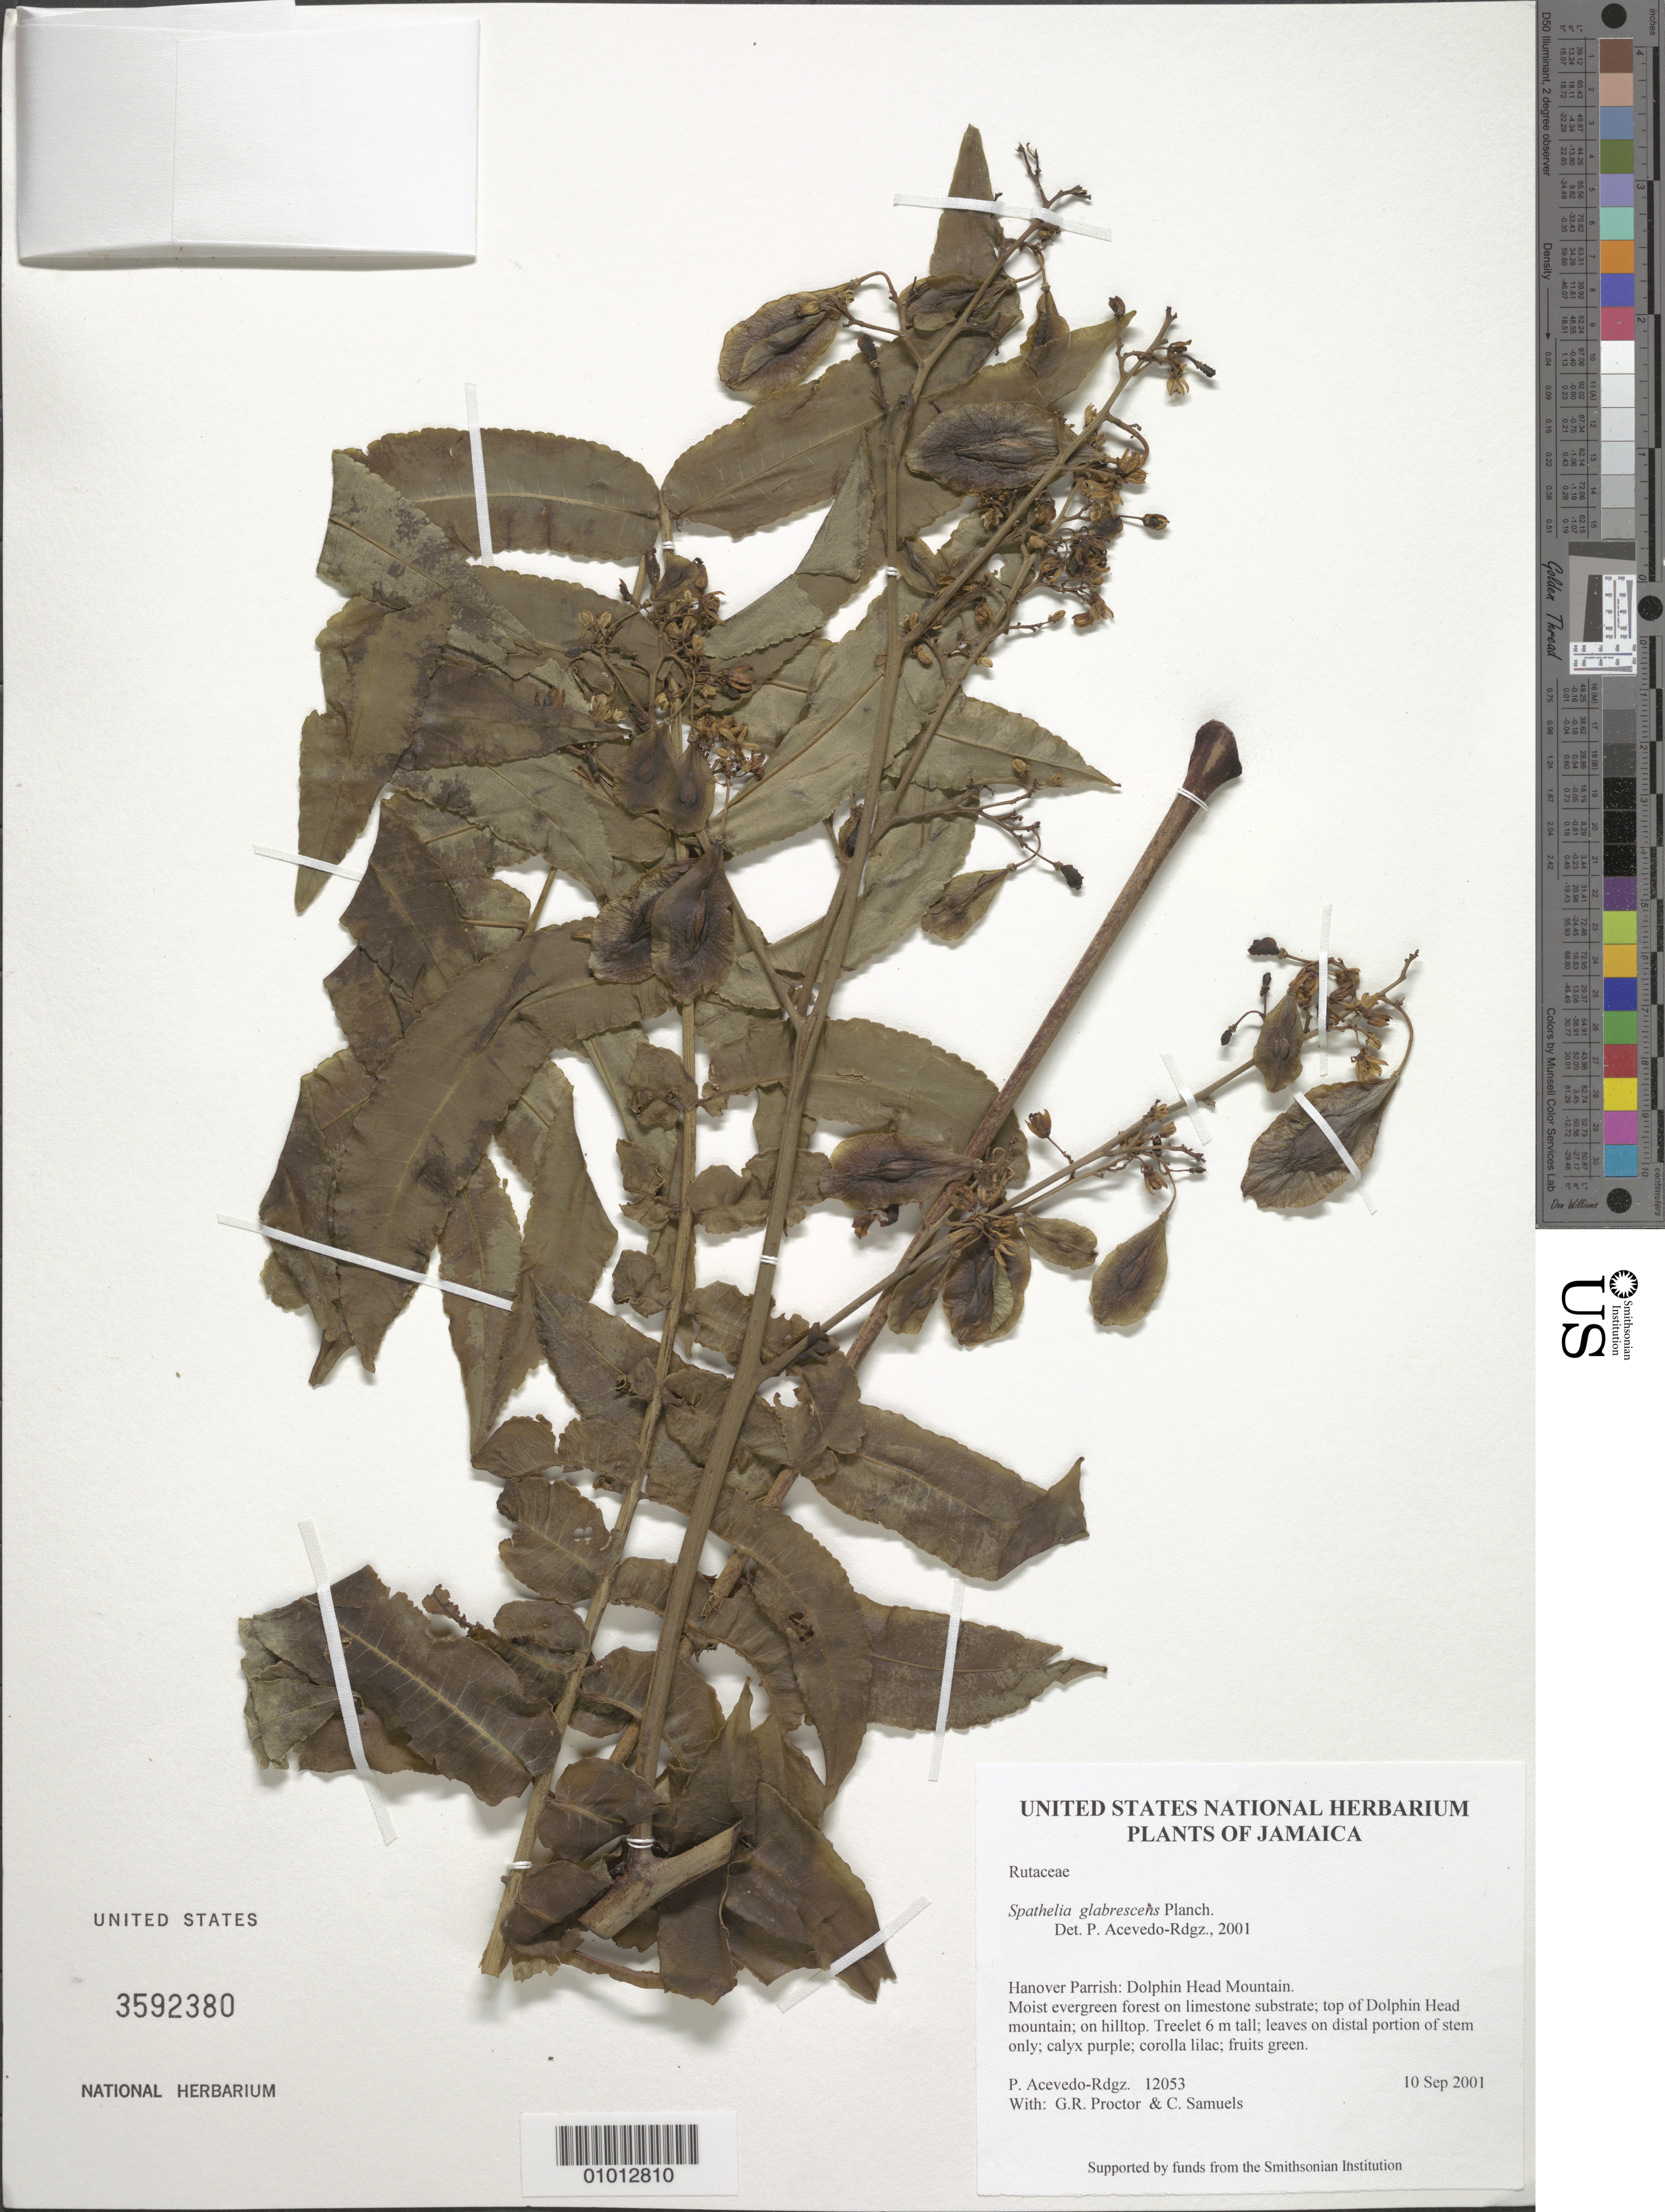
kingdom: Plantae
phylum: Tracheophyta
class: Magnoliopsida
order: Sapindales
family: Rutaceae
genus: Spathelia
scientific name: Spathelia glabrescens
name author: Planch.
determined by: Acevedo-Rodríguez, P., (BOT), Smithsonian Institution - National Museum of Natural History (UNITED STATES)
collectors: P. Acevedo-Rodr., G. R. Proctor & C. Samuels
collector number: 12053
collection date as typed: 10 Sep 2001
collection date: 2001-09-10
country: Jamaica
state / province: Hanover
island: Jamaica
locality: Hanover Parrish: Dolphin Head Mountain.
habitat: Moist evergreen forest on limestone substrate; top of Dolphin Head mountain; on hilltop.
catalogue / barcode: US 3592380